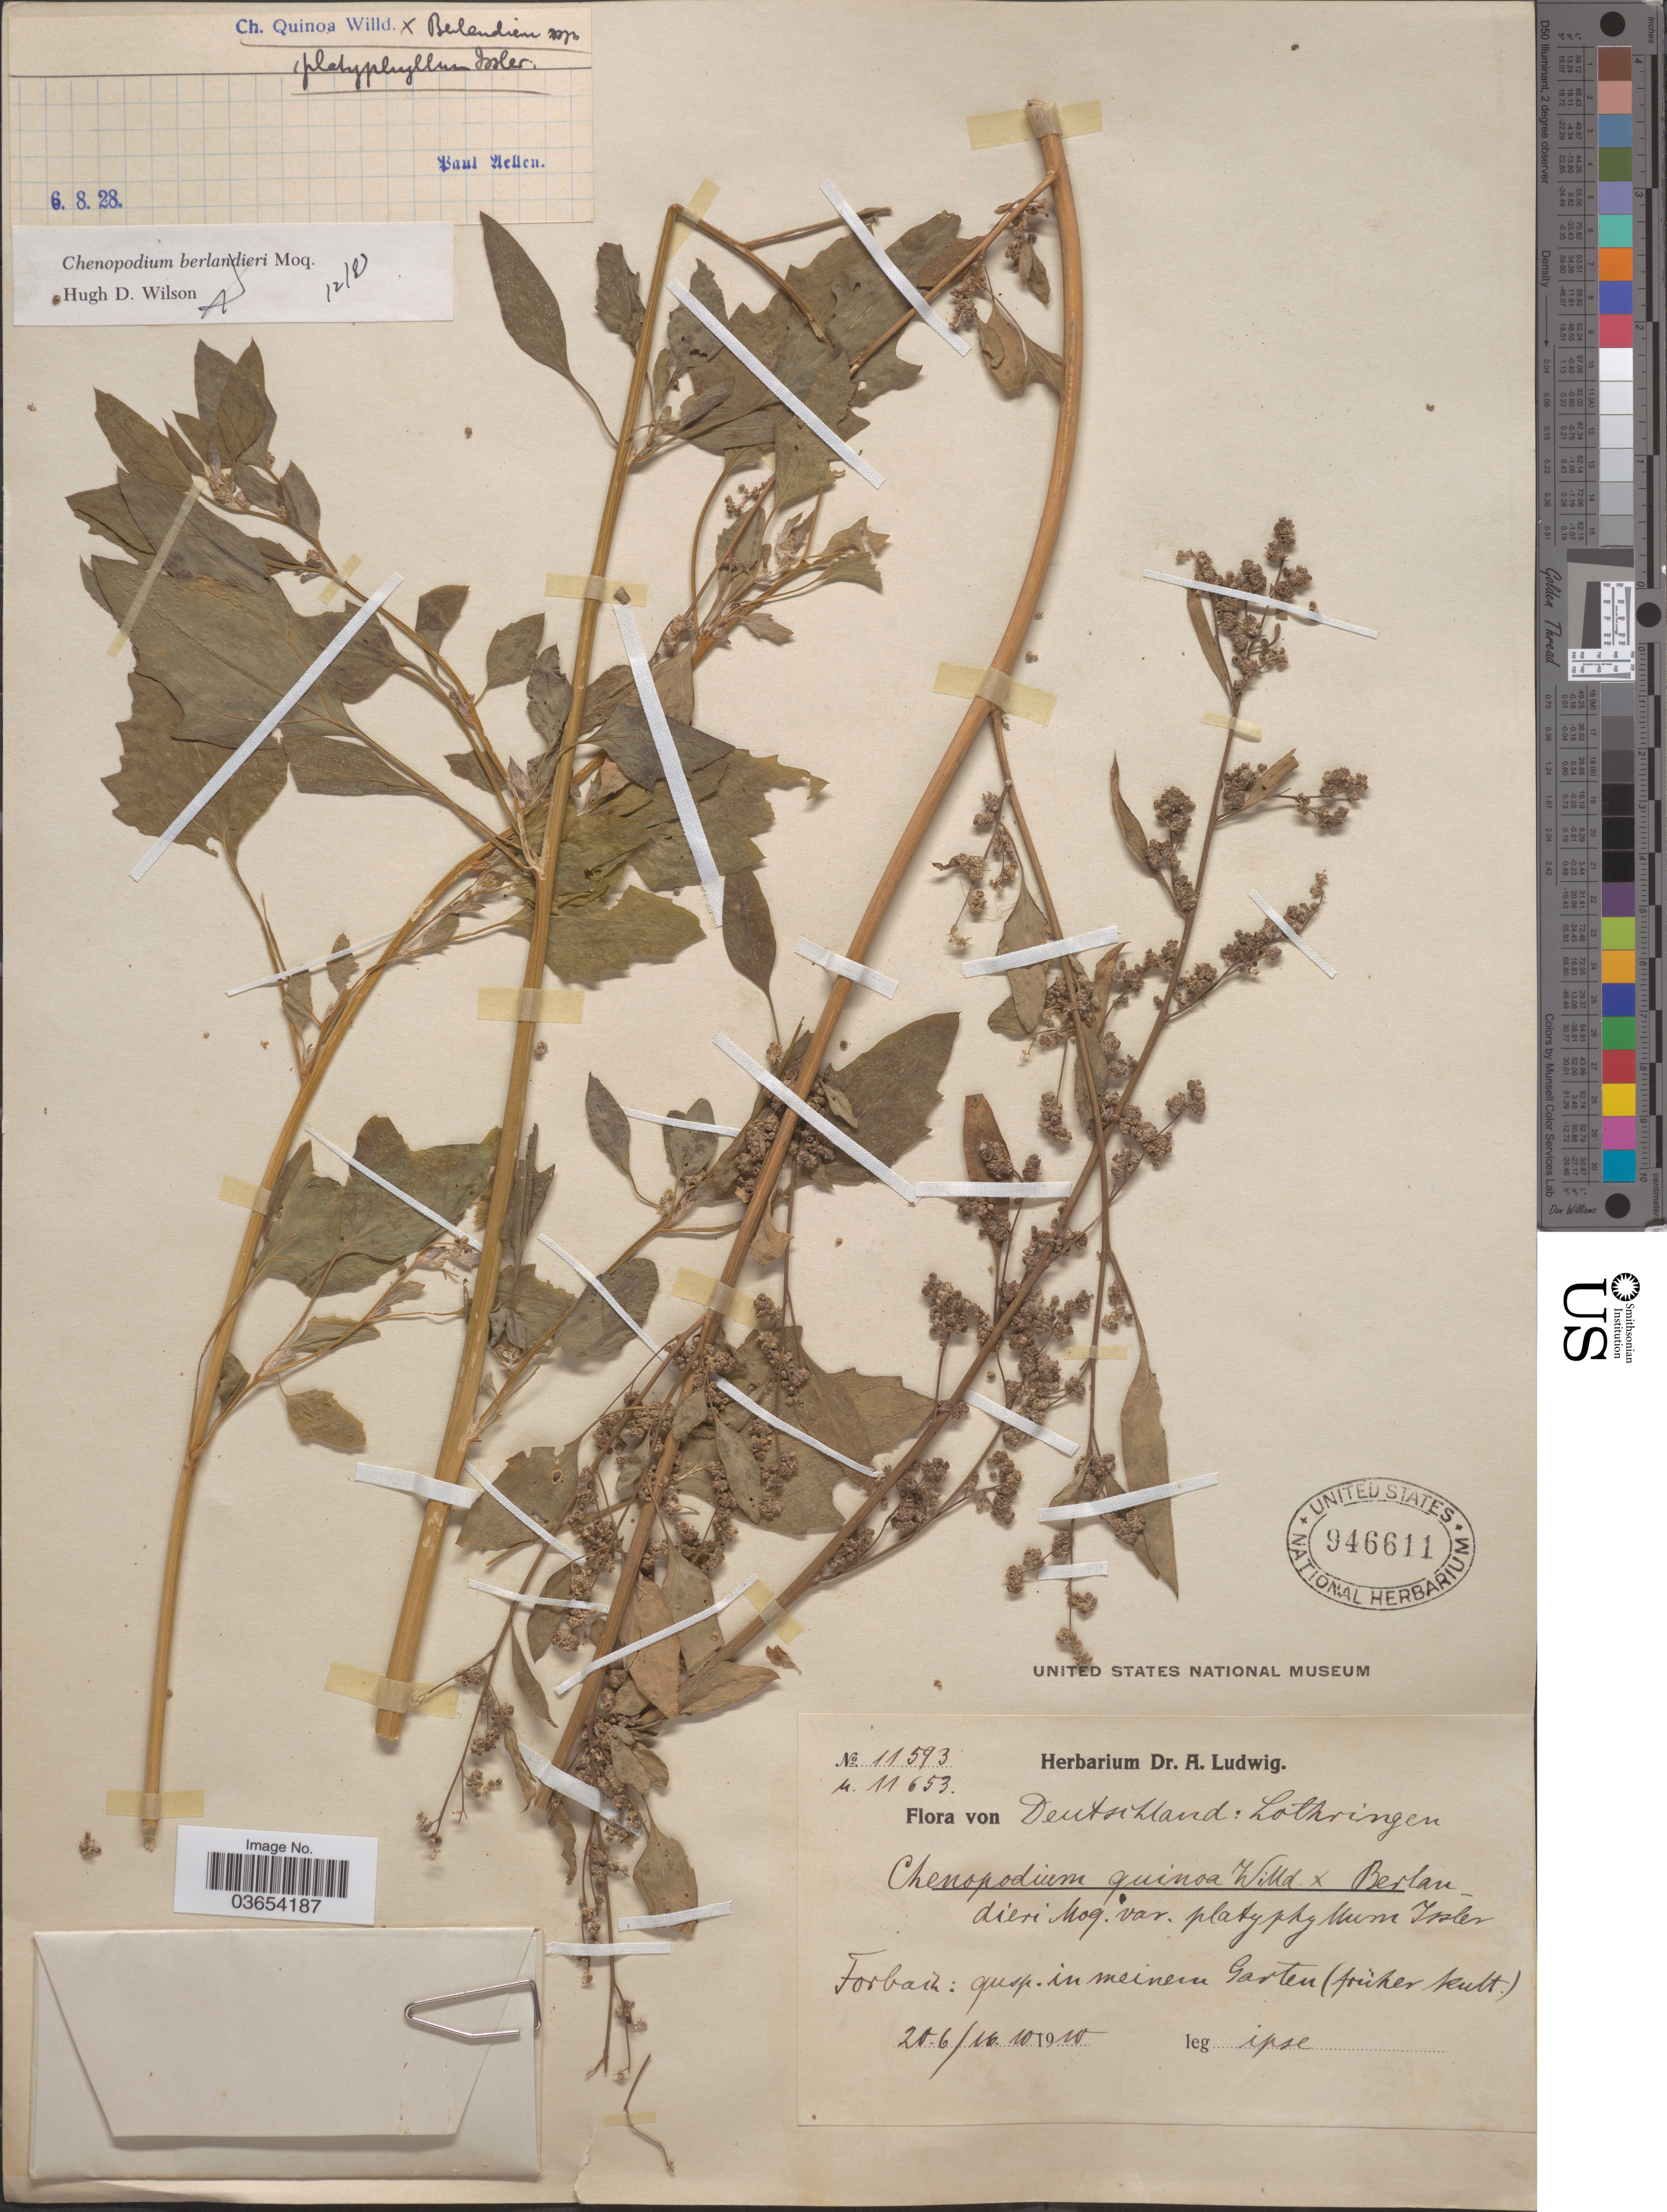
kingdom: Plantae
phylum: Tracheophyta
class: Magnoliopsida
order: Caryophyllales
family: Amaranthaceae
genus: Chenopodium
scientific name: Chenopodium berlandieri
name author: Moq.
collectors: A. Ludwig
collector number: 11593/11653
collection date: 1910-06-20/1910-10-10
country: Germany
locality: Deutschland: Lothringen. Forbach: qusp. in meinem Garten (früher kult.).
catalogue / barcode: US 946611